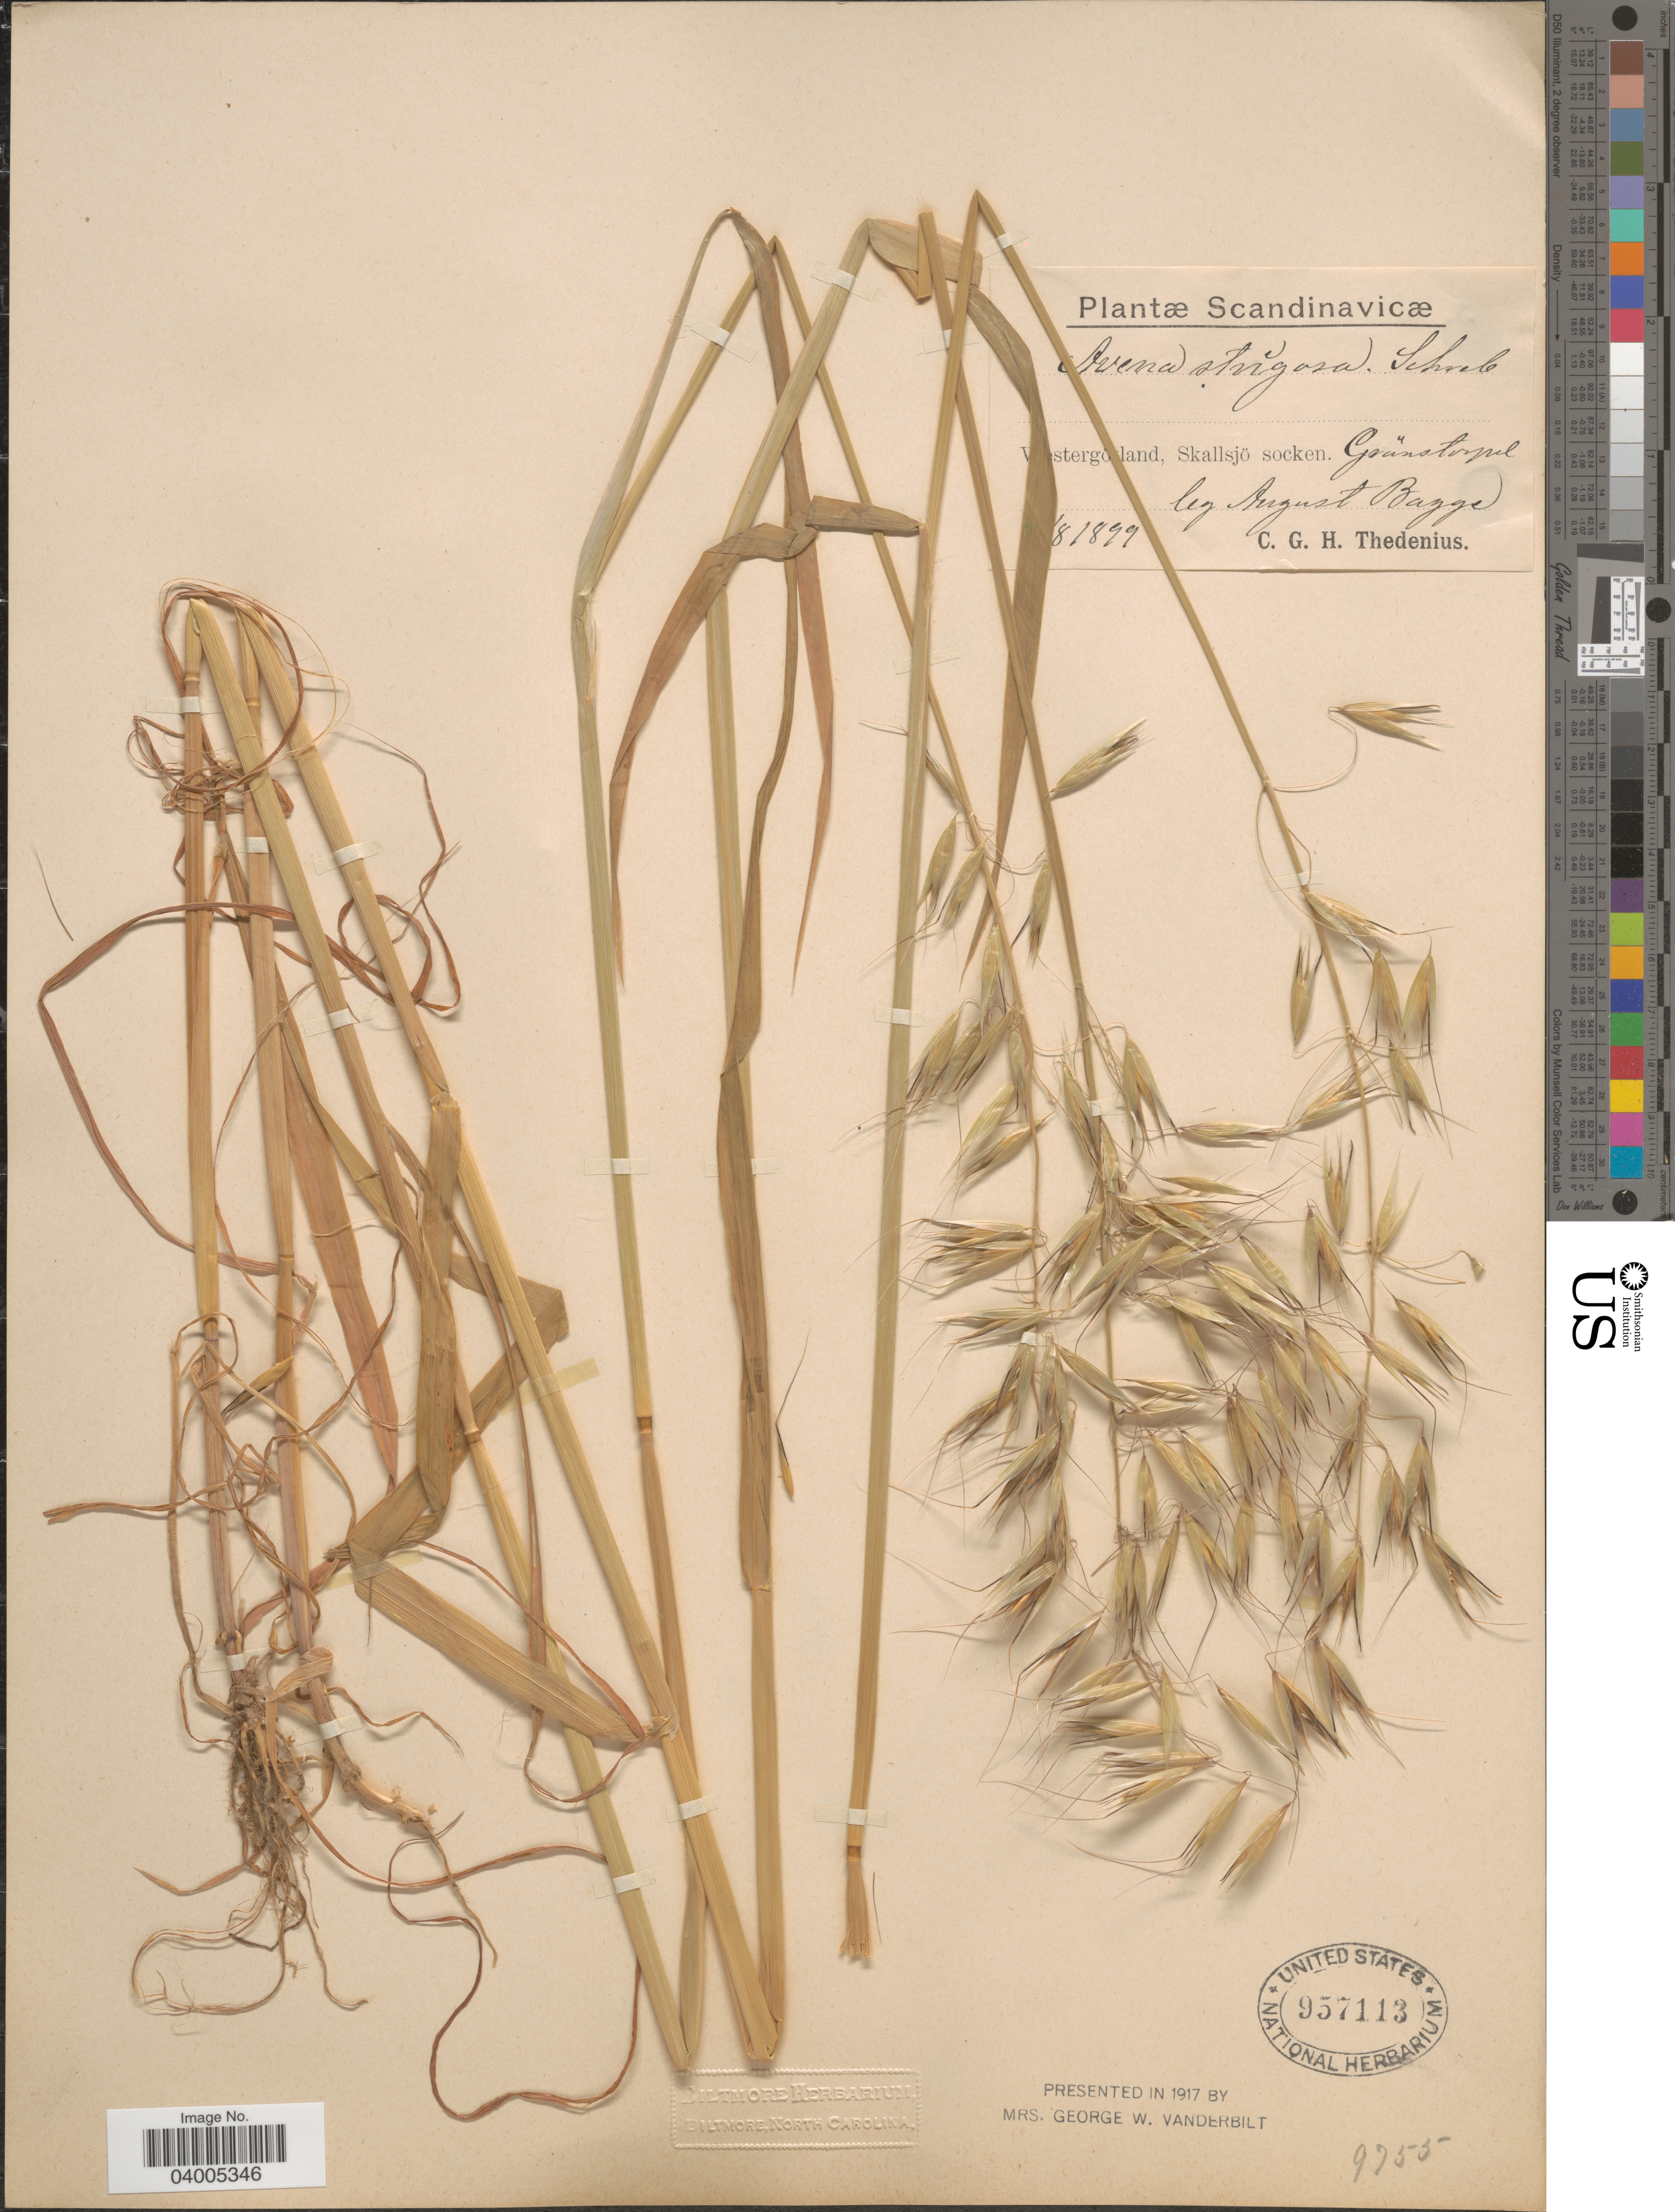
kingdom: Plantae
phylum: Tracheophyta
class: Liliopsida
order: Poales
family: Poaceae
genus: Avena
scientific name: Avena strigosa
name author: Schreb.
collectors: A. Bagge & C. Thedenius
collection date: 1899-08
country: Sweden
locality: Scandinavicæ. [illegible text]sterg[illegible text]land, Skallsjö socken Gränstorpet.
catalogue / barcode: US 957113